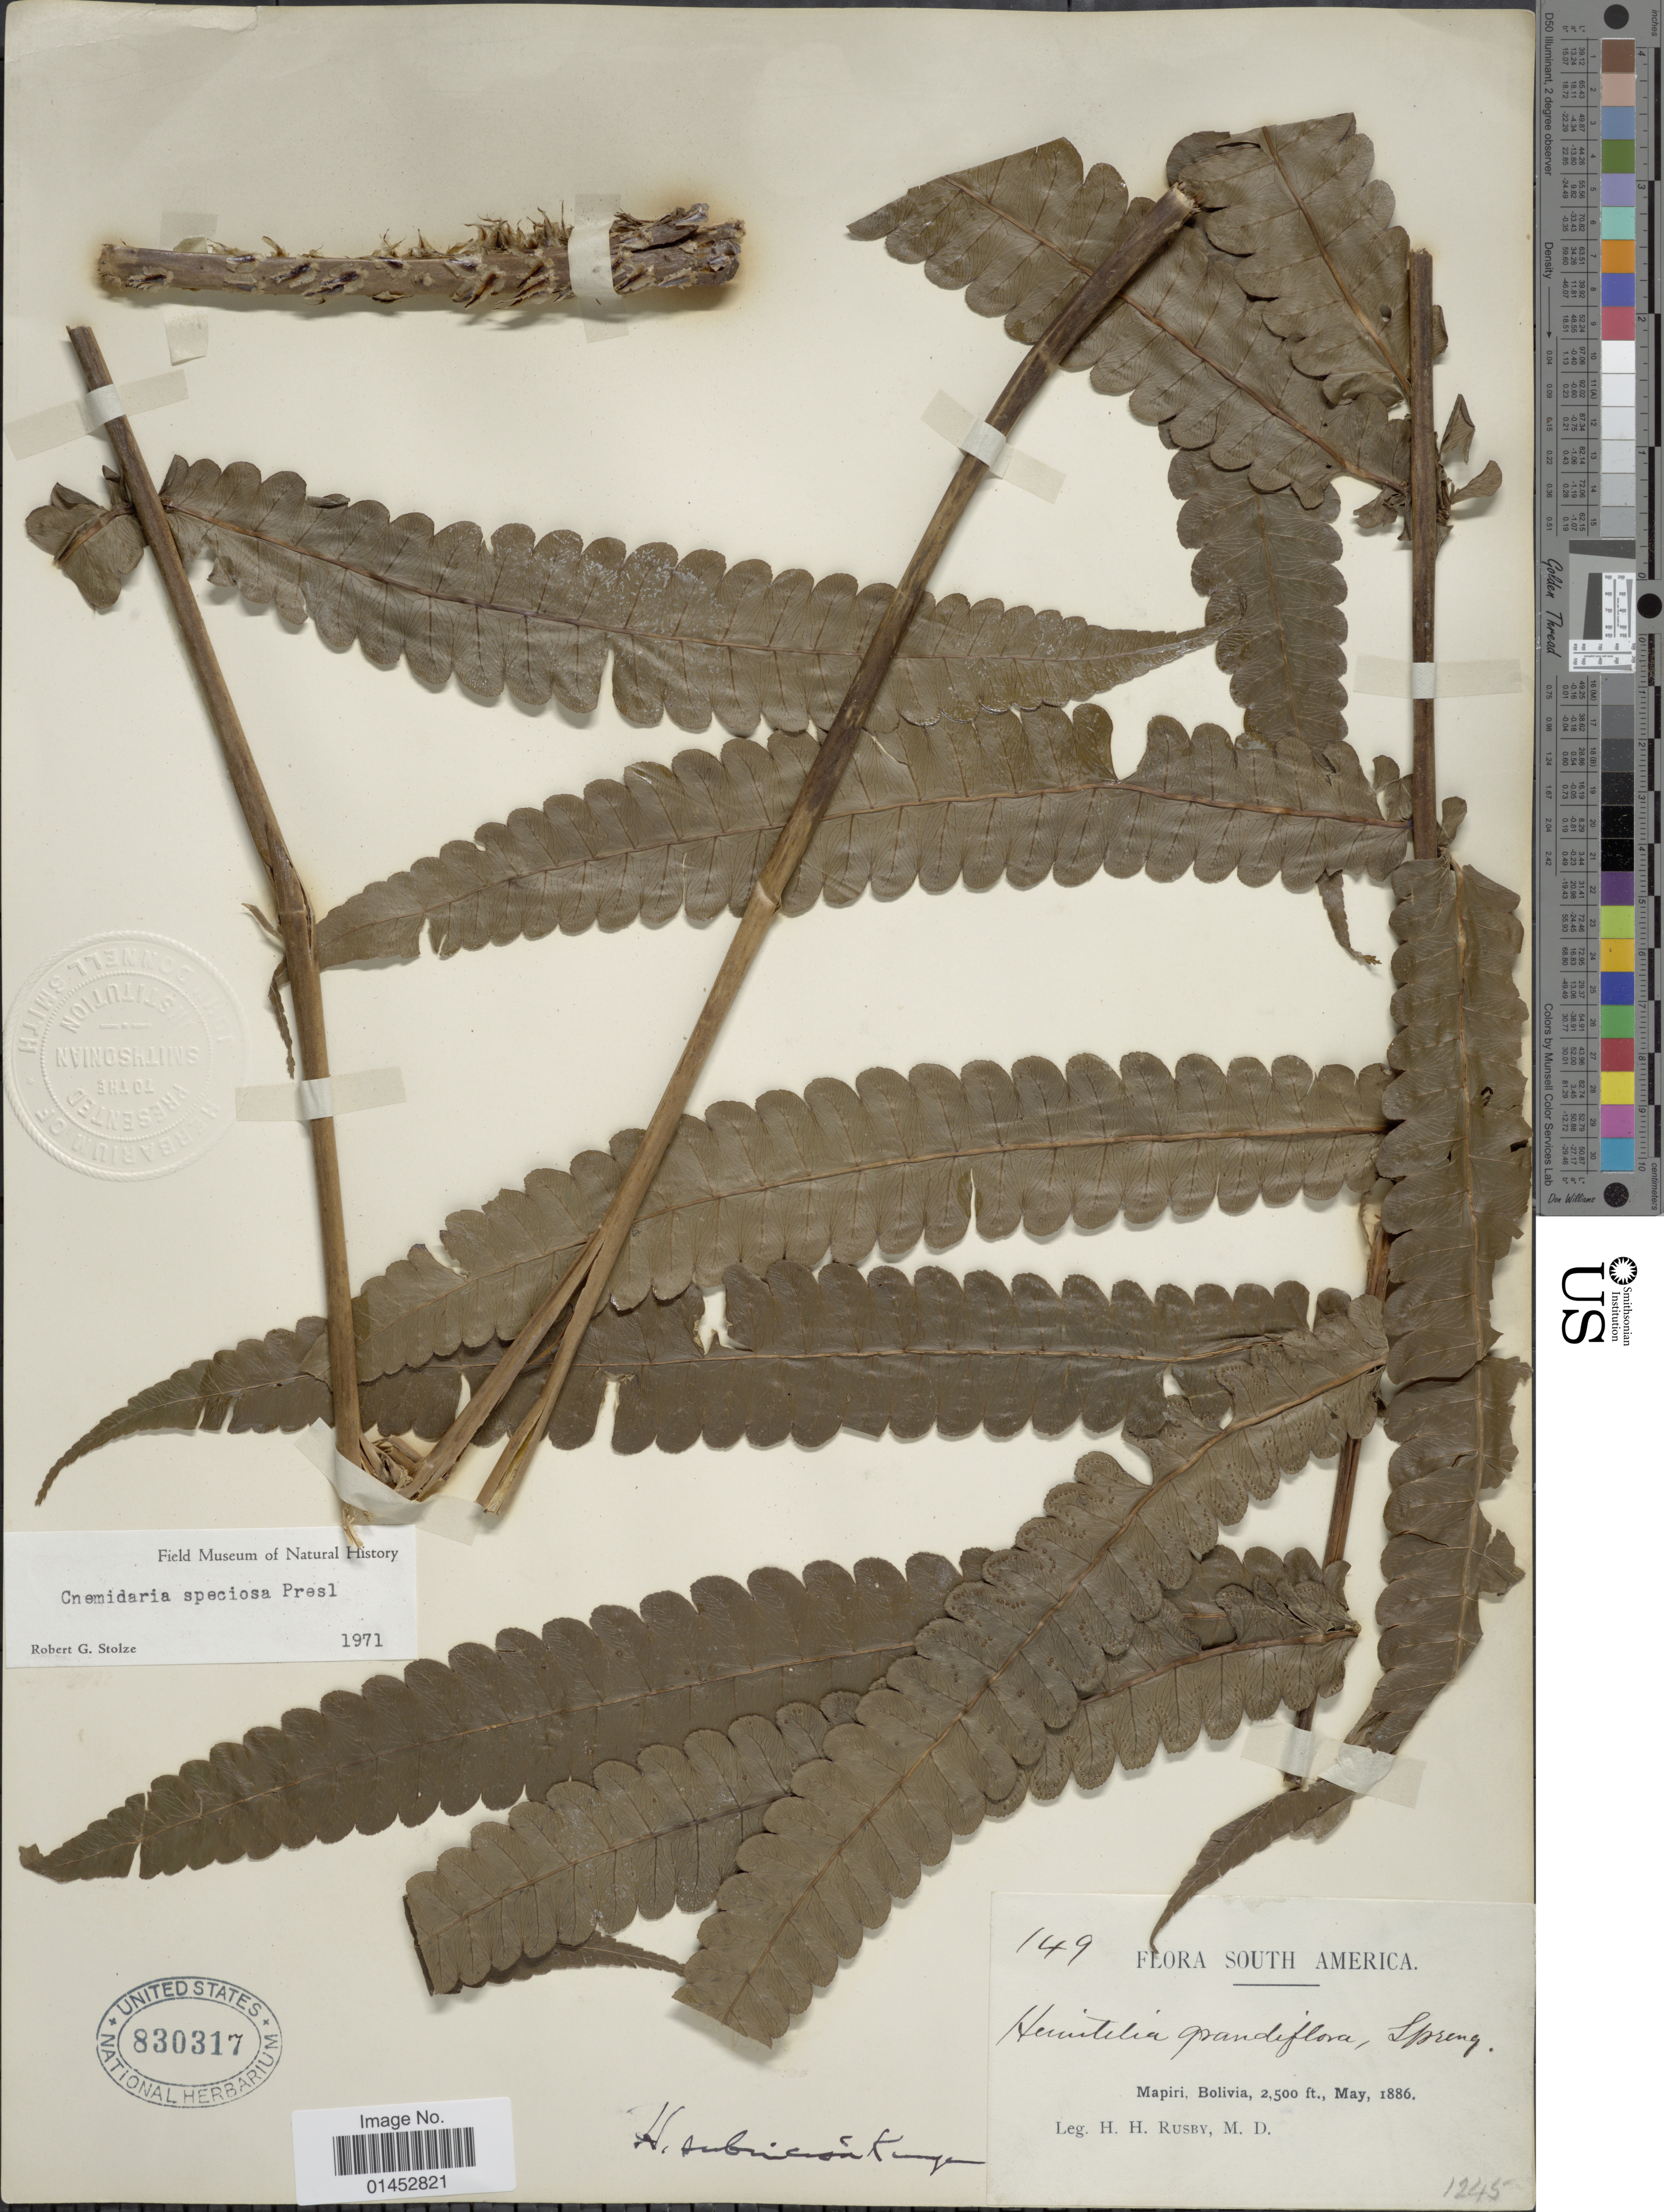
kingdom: Plantae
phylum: Tracheophyta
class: Polypodiopsida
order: Cyatheales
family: Cyatheaceae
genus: Cyathea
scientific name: Cyathea speciosa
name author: Humb. & Bonpl. ex Willd.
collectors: H. H. Rusby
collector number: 149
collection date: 1886-05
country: Bolivia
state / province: La Páz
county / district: Larecaja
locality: Mapiri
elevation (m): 762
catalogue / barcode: US 830317